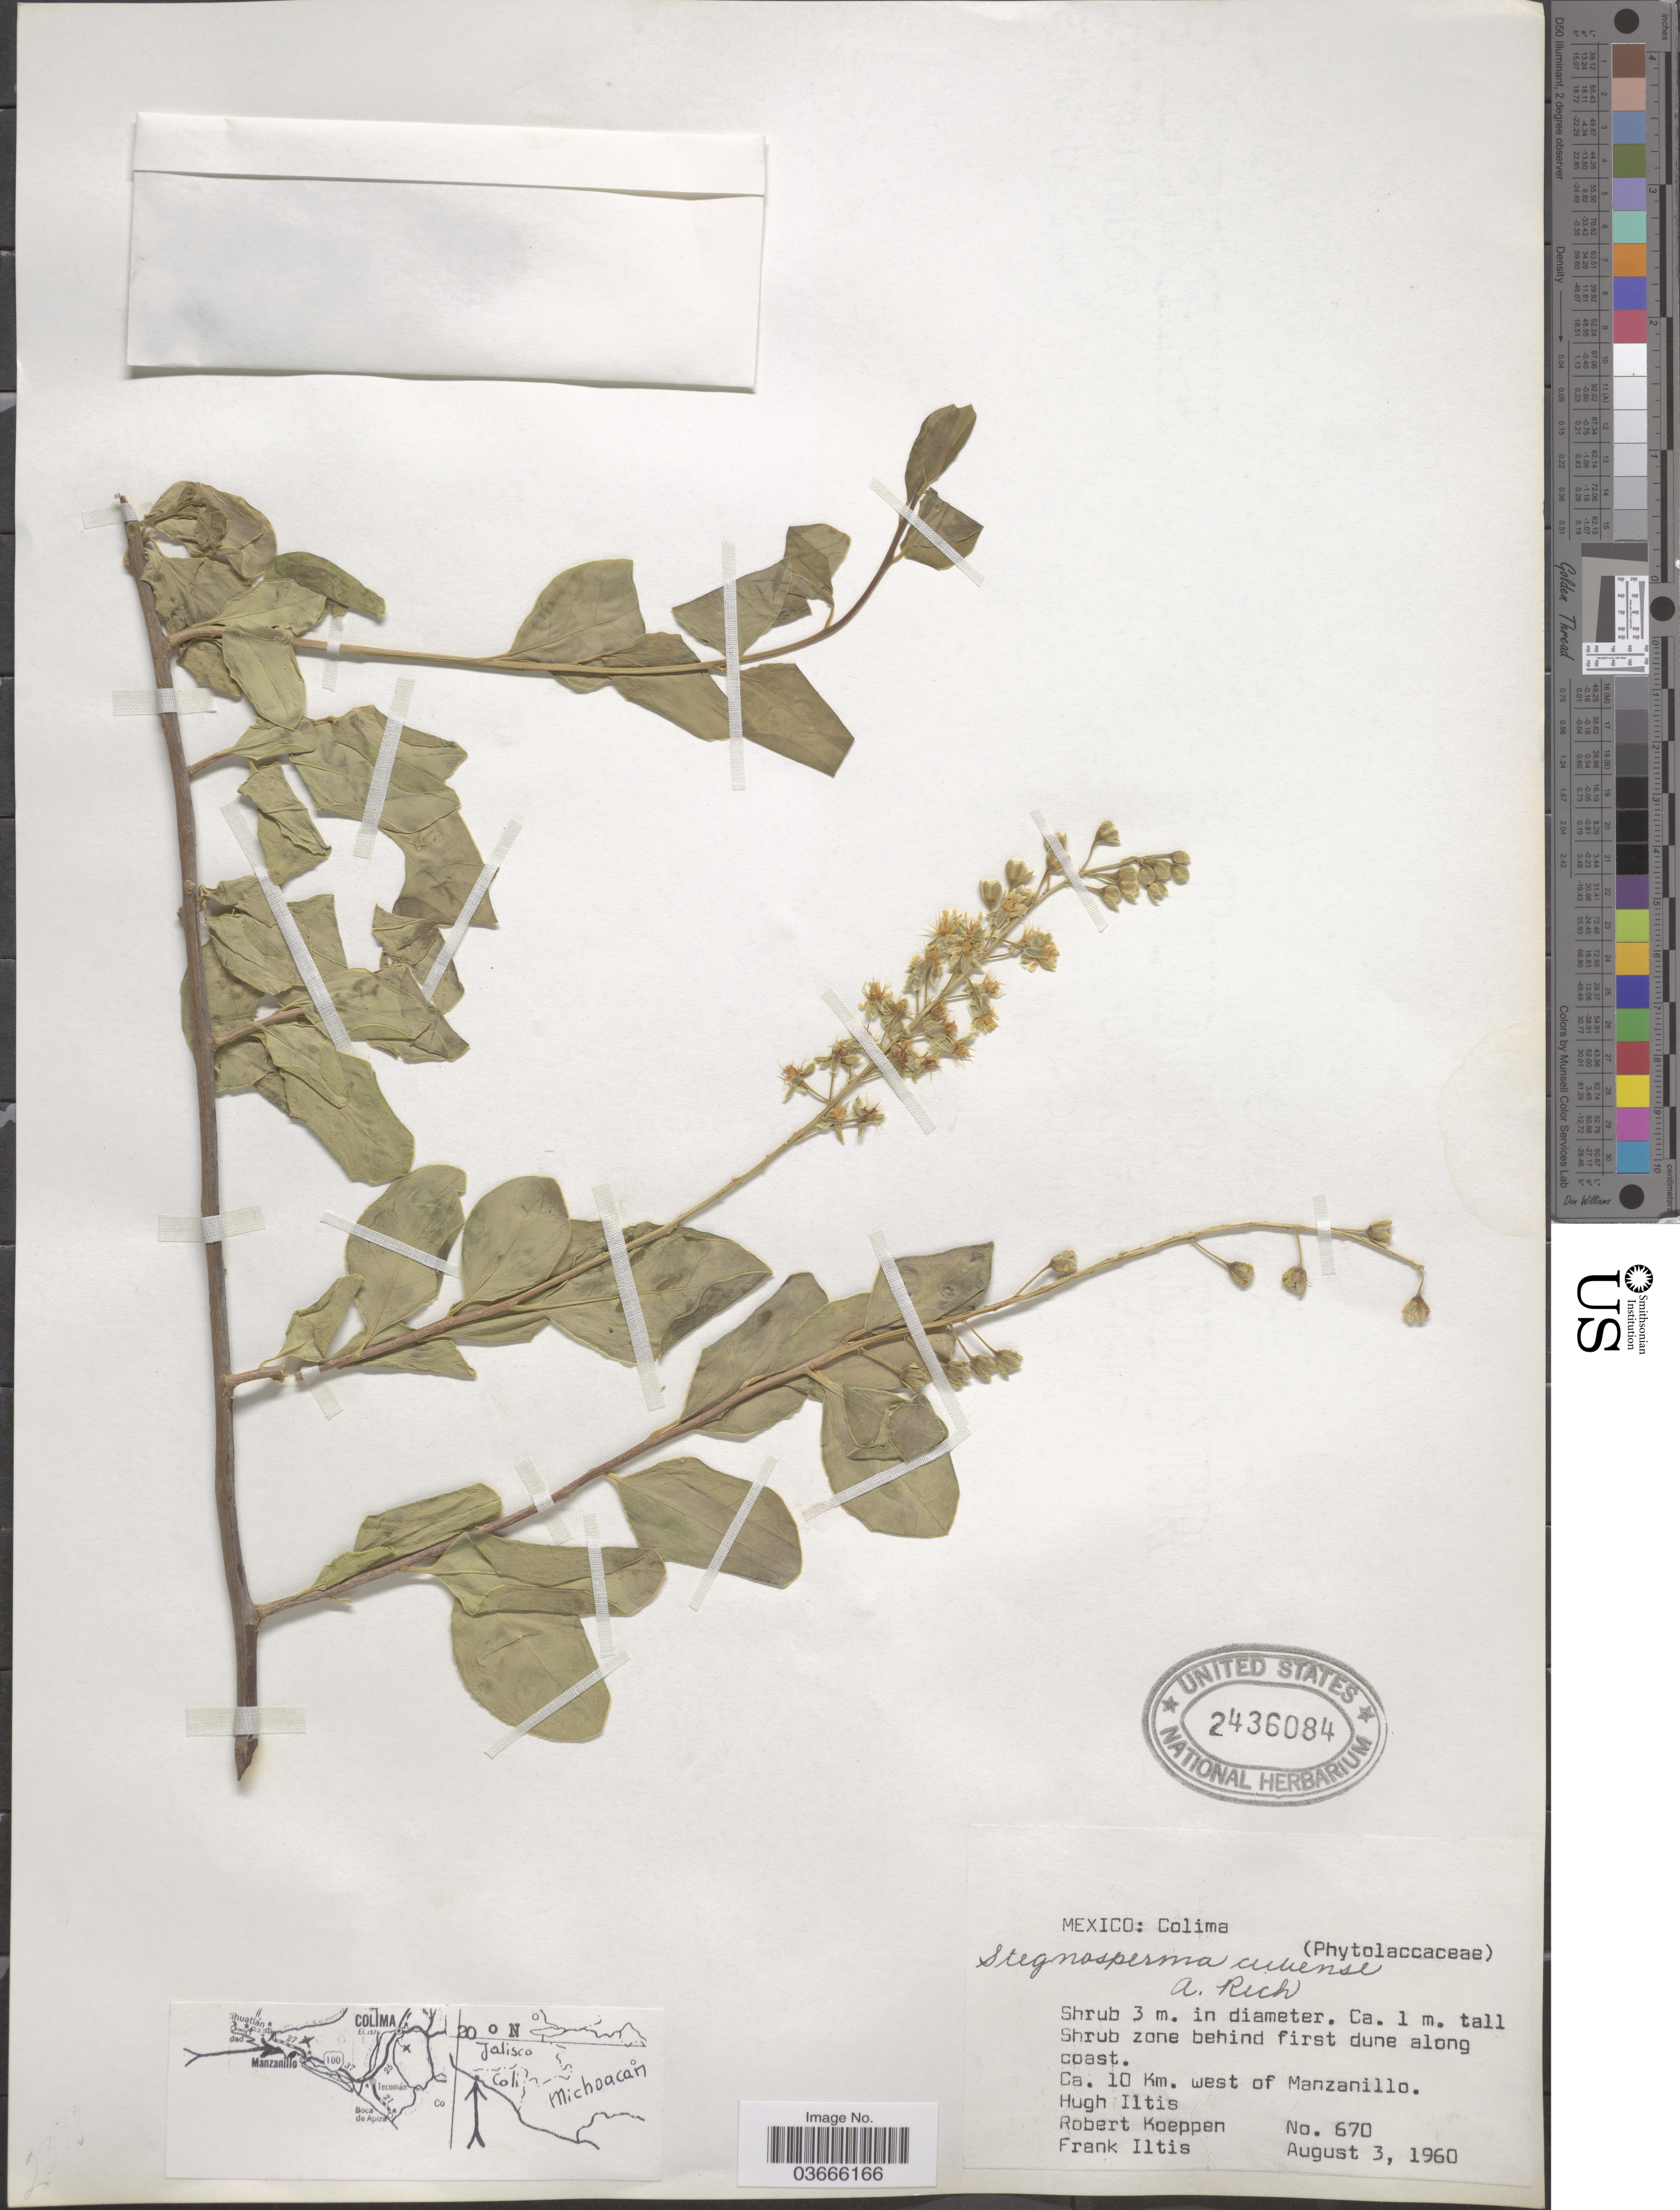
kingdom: Plantae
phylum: Tracheophyta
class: Magnoliopsida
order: Caryophyllales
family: Stegnospermataceae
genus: Stegnosperma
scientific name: Stegnosperma cubense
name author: A. Rich.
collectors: H. H. Iltis, R. C. Koeppen & F. S. Iltis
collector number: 670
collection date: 1960-08-03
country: Mexico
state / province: Colima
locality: Ca. 10 Km. west of Manzanillo.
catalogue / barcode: US 2436084